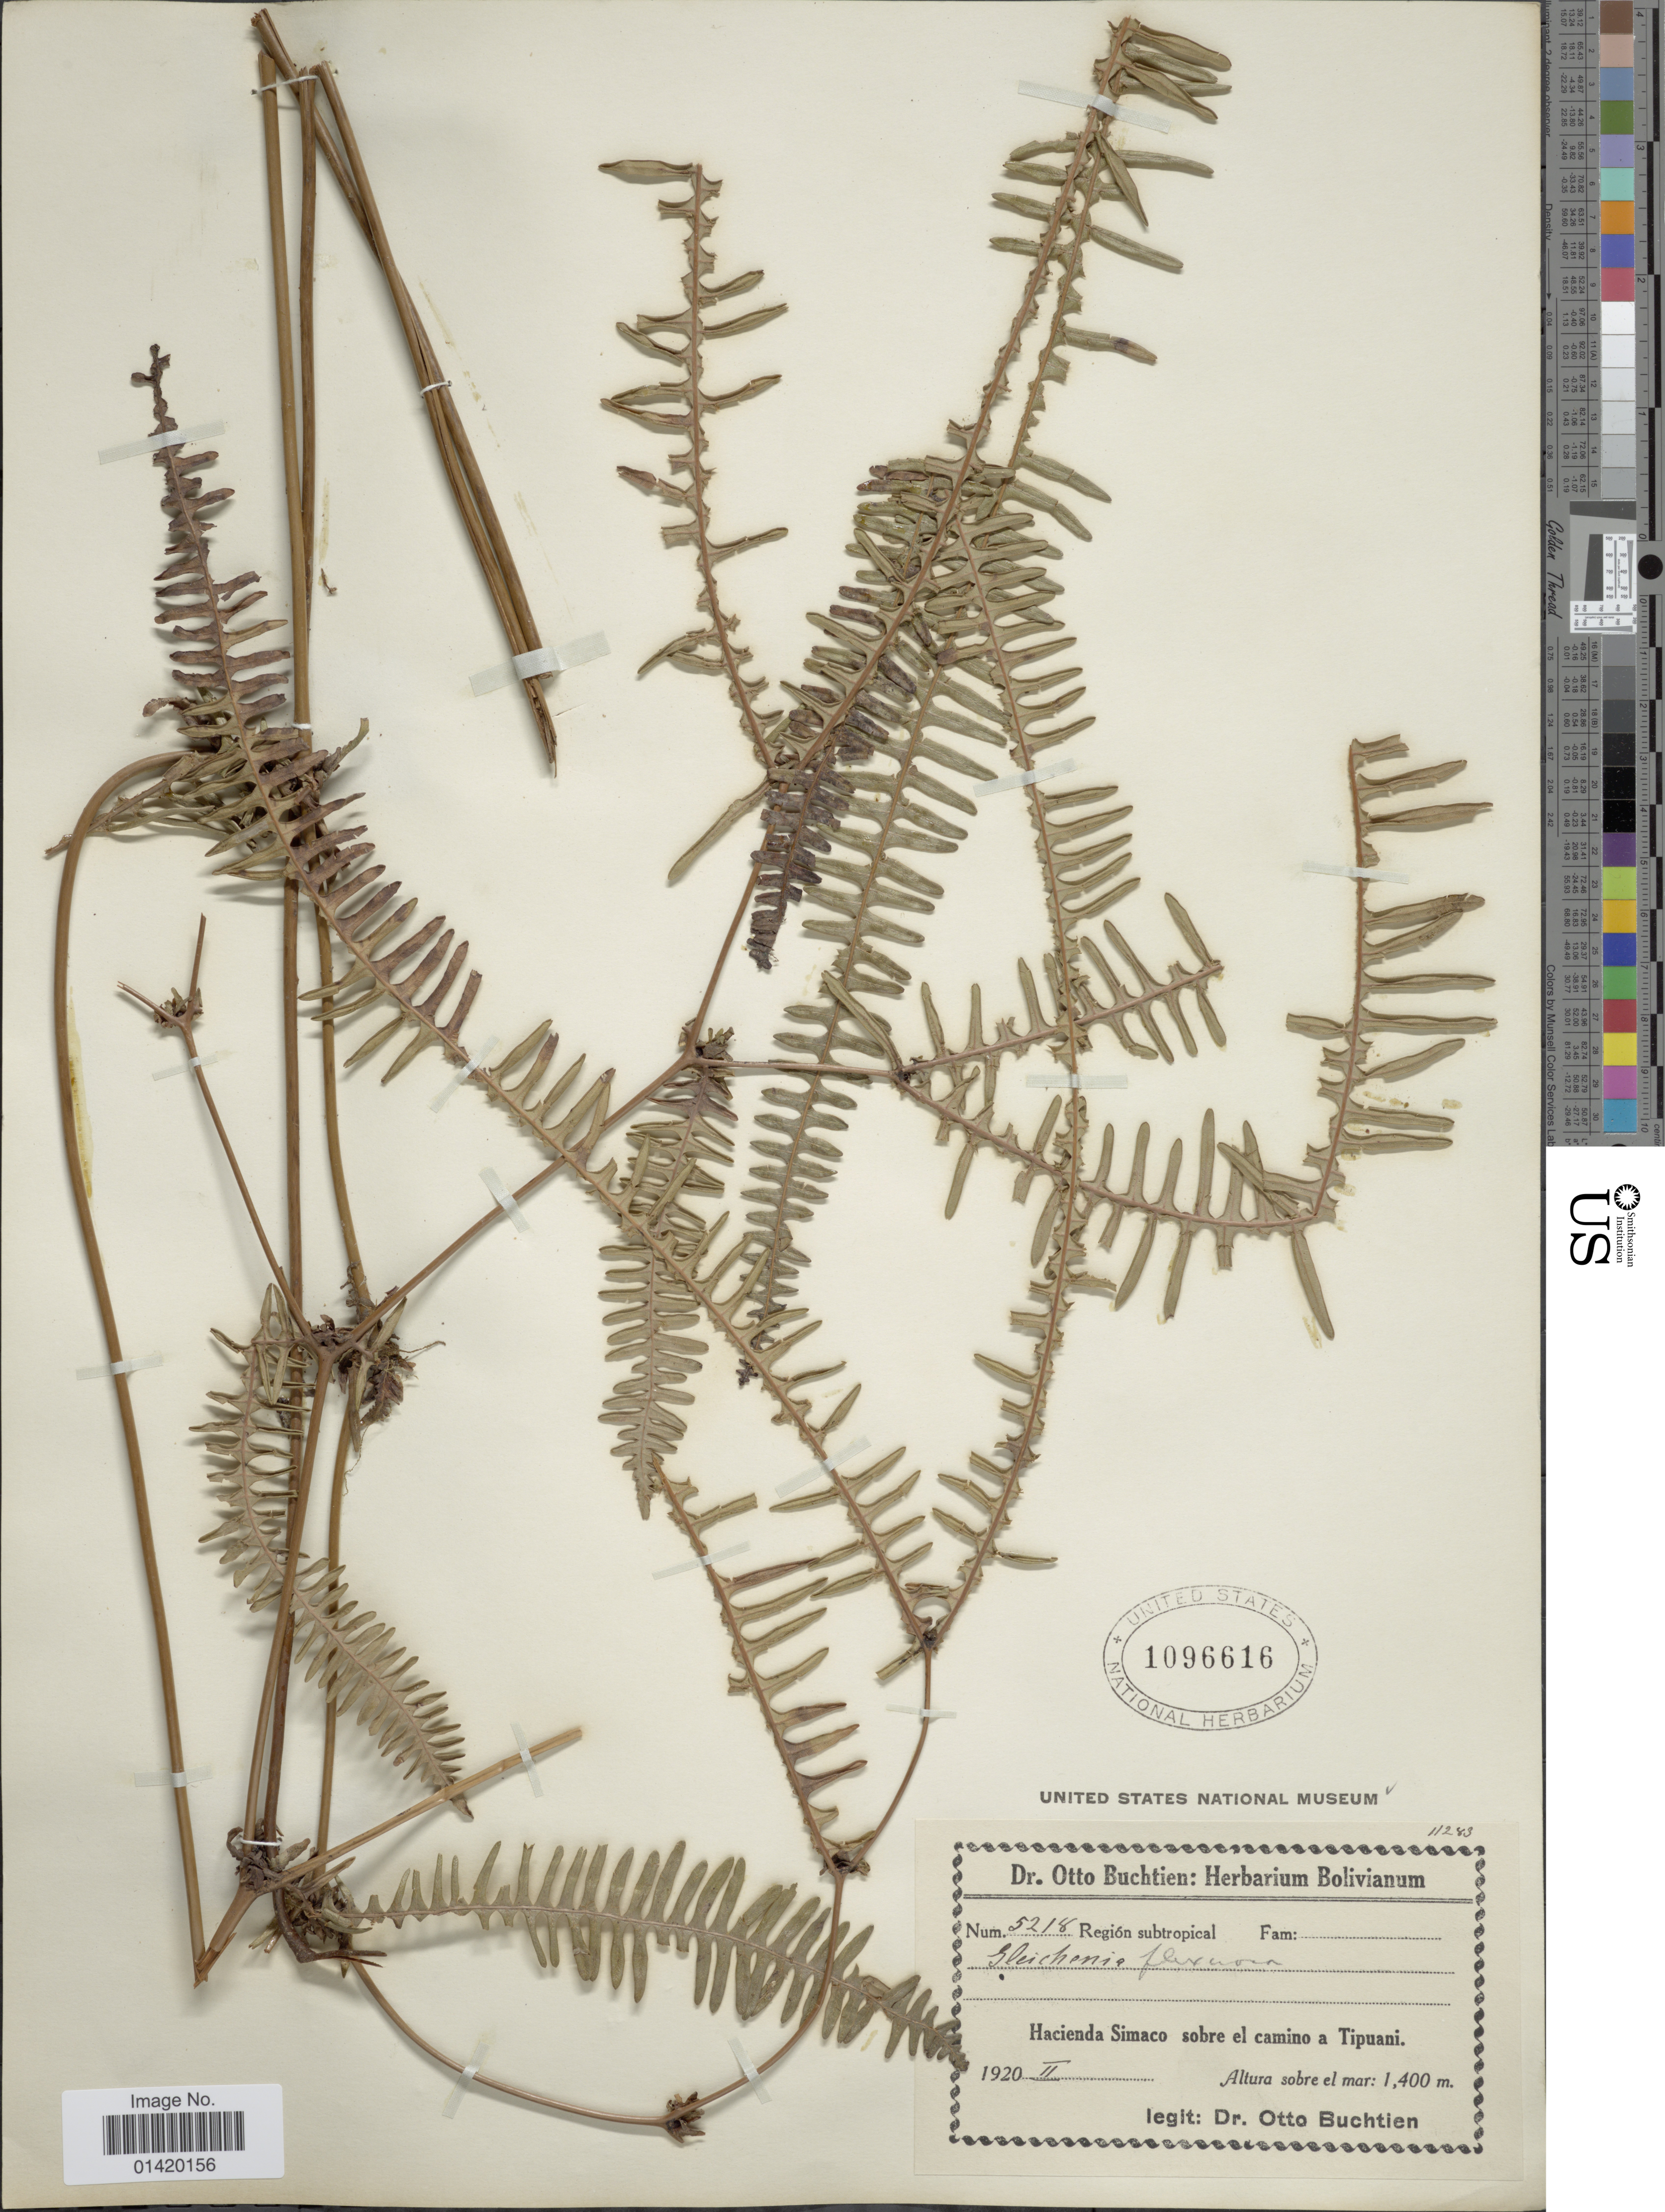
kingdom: Plantae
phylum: Tracheophyta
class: Polypodiopsida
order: Gleicheniales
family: Gleicheniaceae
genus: Dicranopteris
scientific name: Dicranopteris flexuosa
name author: (Schrad.) Underw.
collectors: O. Buchtien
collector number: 5218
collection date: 1920-02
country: Bolivia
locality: Hacienda Simaco sobre el camino a Tipuani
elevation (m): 1400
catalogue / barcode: US 1096616